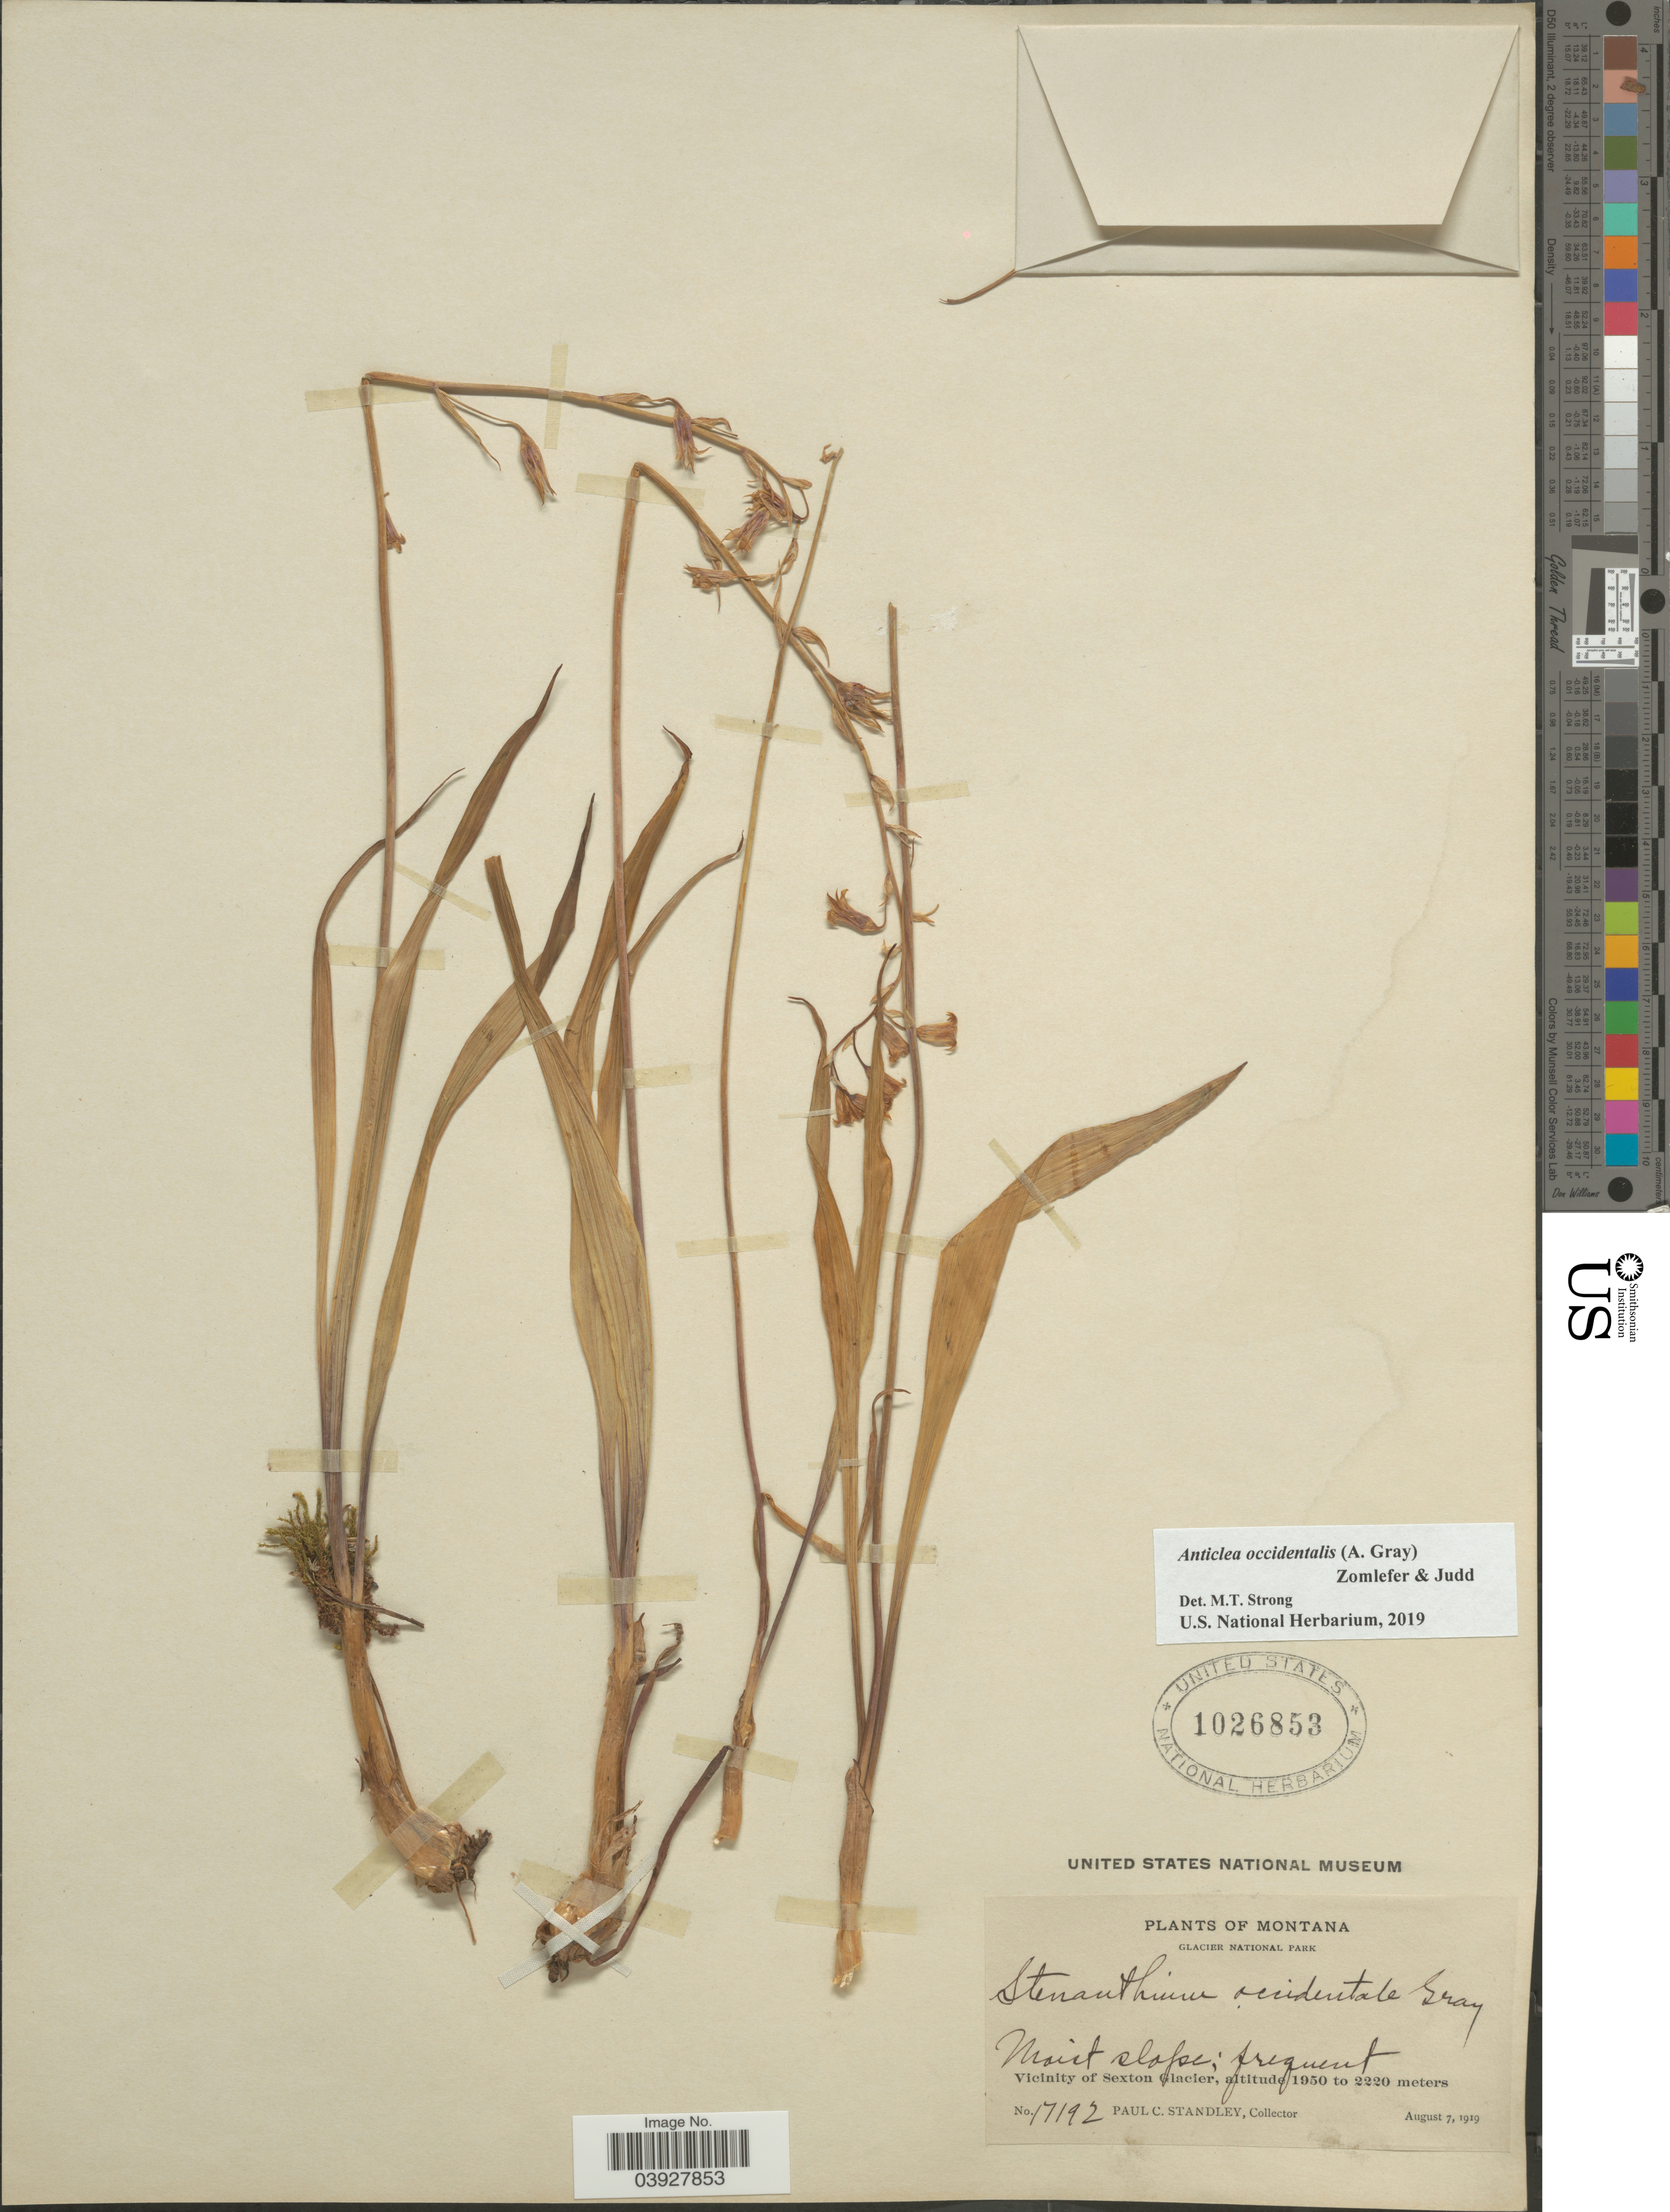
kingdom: Plantae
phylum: Tracheophyta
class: Liliopsida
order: Liliales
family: Melanthiaceae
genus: Anticlea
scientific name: Anticlea occidentalis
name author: (A. Gray) Zomlefer & Judd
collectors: P. C. Standley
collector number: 17192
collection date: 1919-08-07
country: United States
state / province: Montana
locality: Glacier National Park. Vicinity of Sexton Glacier.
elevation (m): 1950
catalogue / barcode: US 1026853